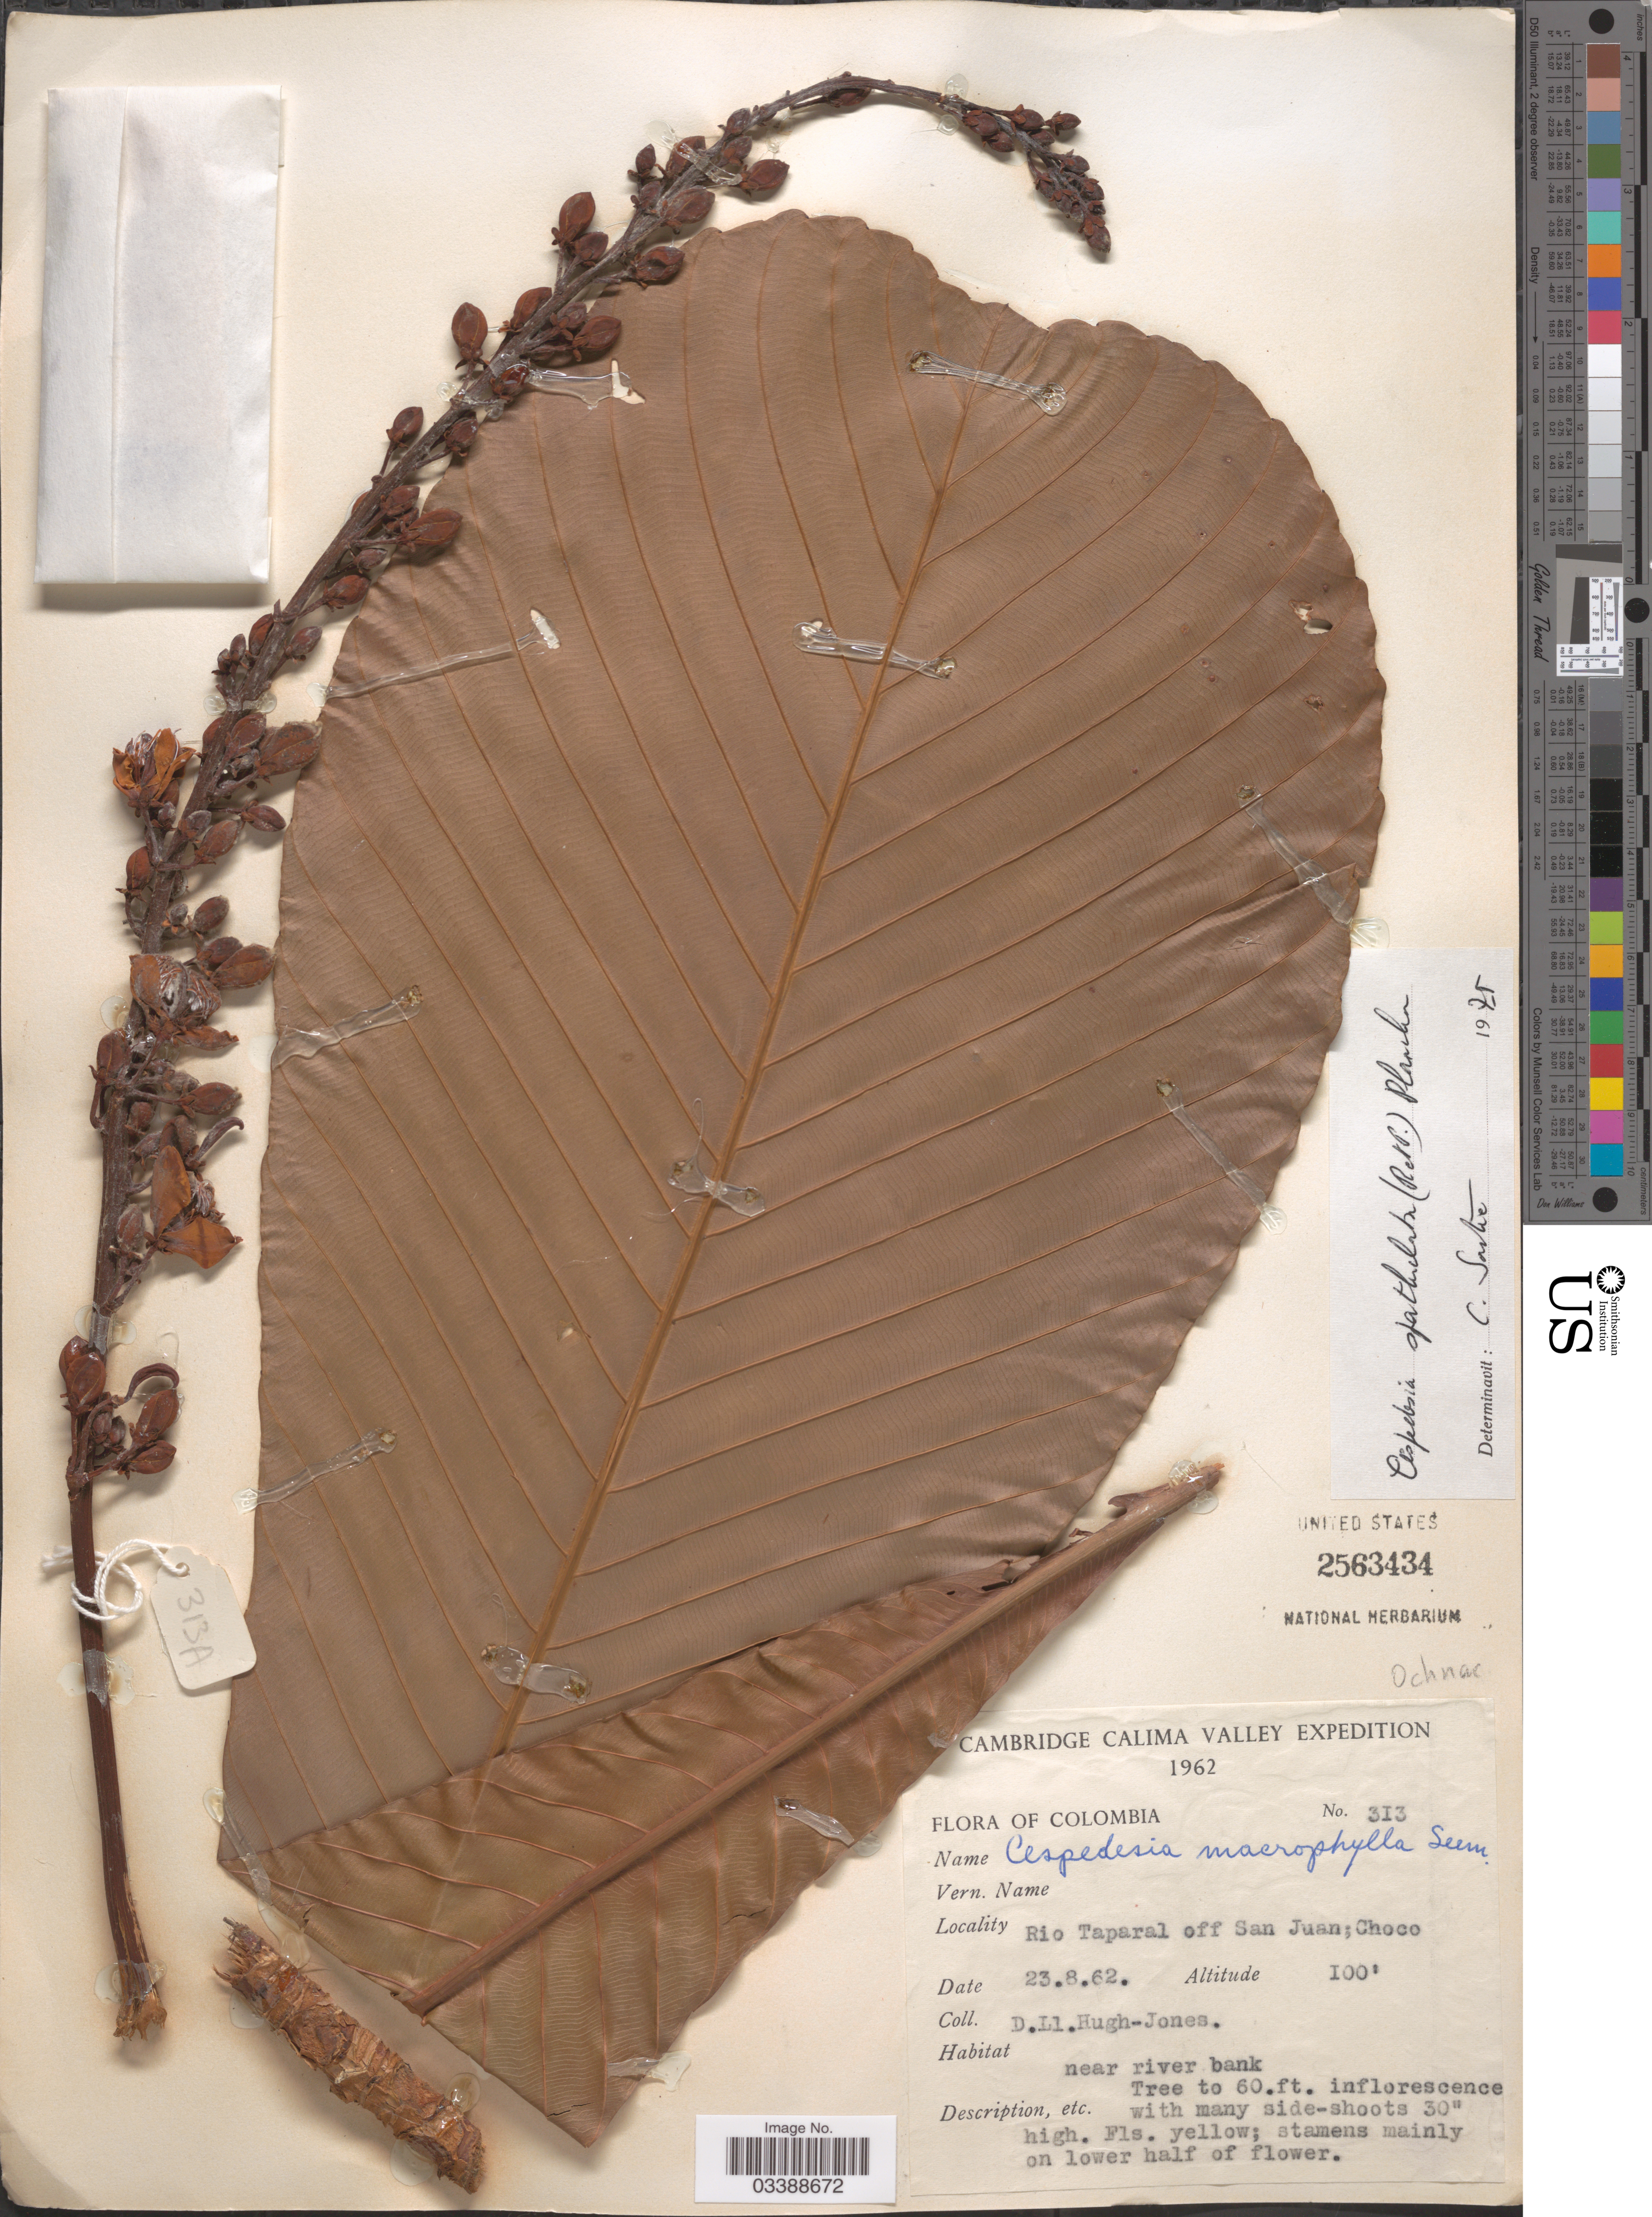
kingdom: Plantae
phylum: Tracheophyta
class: Magnoliopsida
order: Malpighiales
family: Ochnaceae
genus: Cespedesia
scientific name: Cespedesia spathulata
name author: (Ruiz & Pav.) Planch.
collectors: D. Hugh-Jones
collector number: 313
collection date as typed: Transcribed d/m/y: 23/8/62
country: Colombia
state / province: Chocó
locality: Rio Taparal off San Juan; Choco.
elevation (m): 30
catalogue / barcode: US 2563434